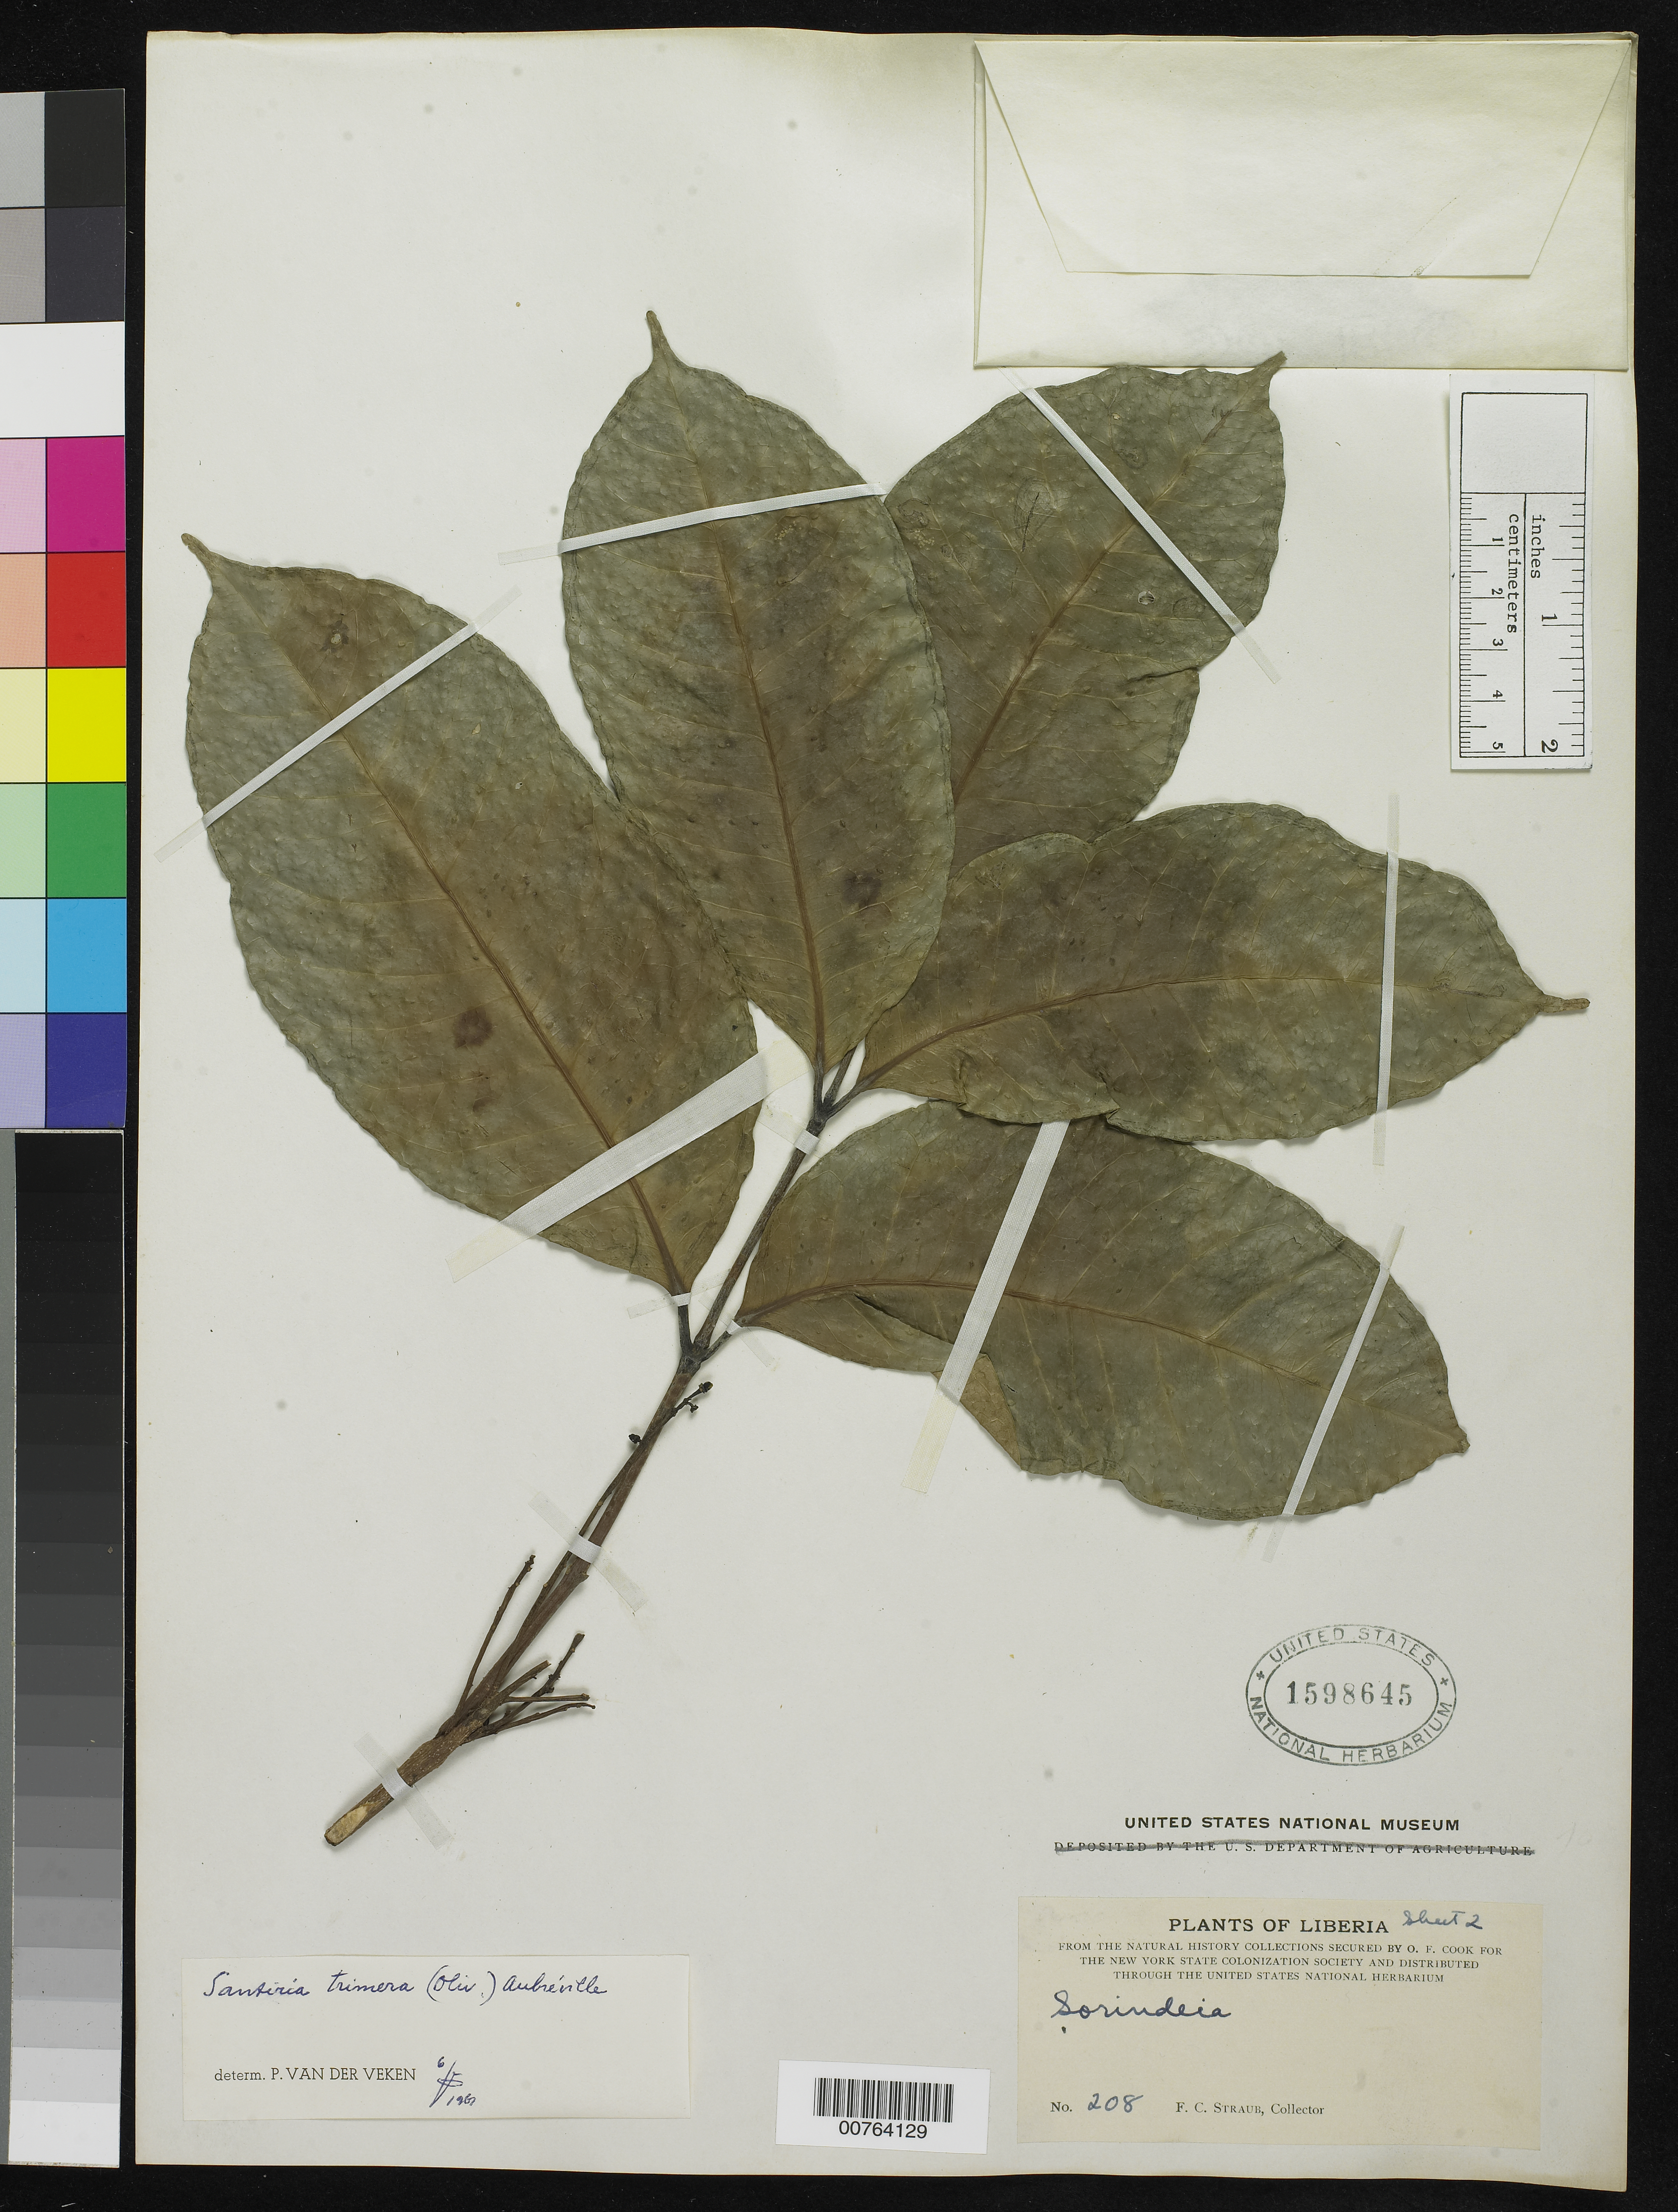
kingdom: Plantae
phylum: Tracheophyta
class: Magnoliopsida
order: Sapindales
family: Burseraceae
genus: Santiria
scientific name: Santiria trimera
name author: (Oliv.) Aubrév.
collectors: F. Straub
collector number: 208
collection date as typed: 18--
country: Liberia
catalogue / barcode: US 1598645